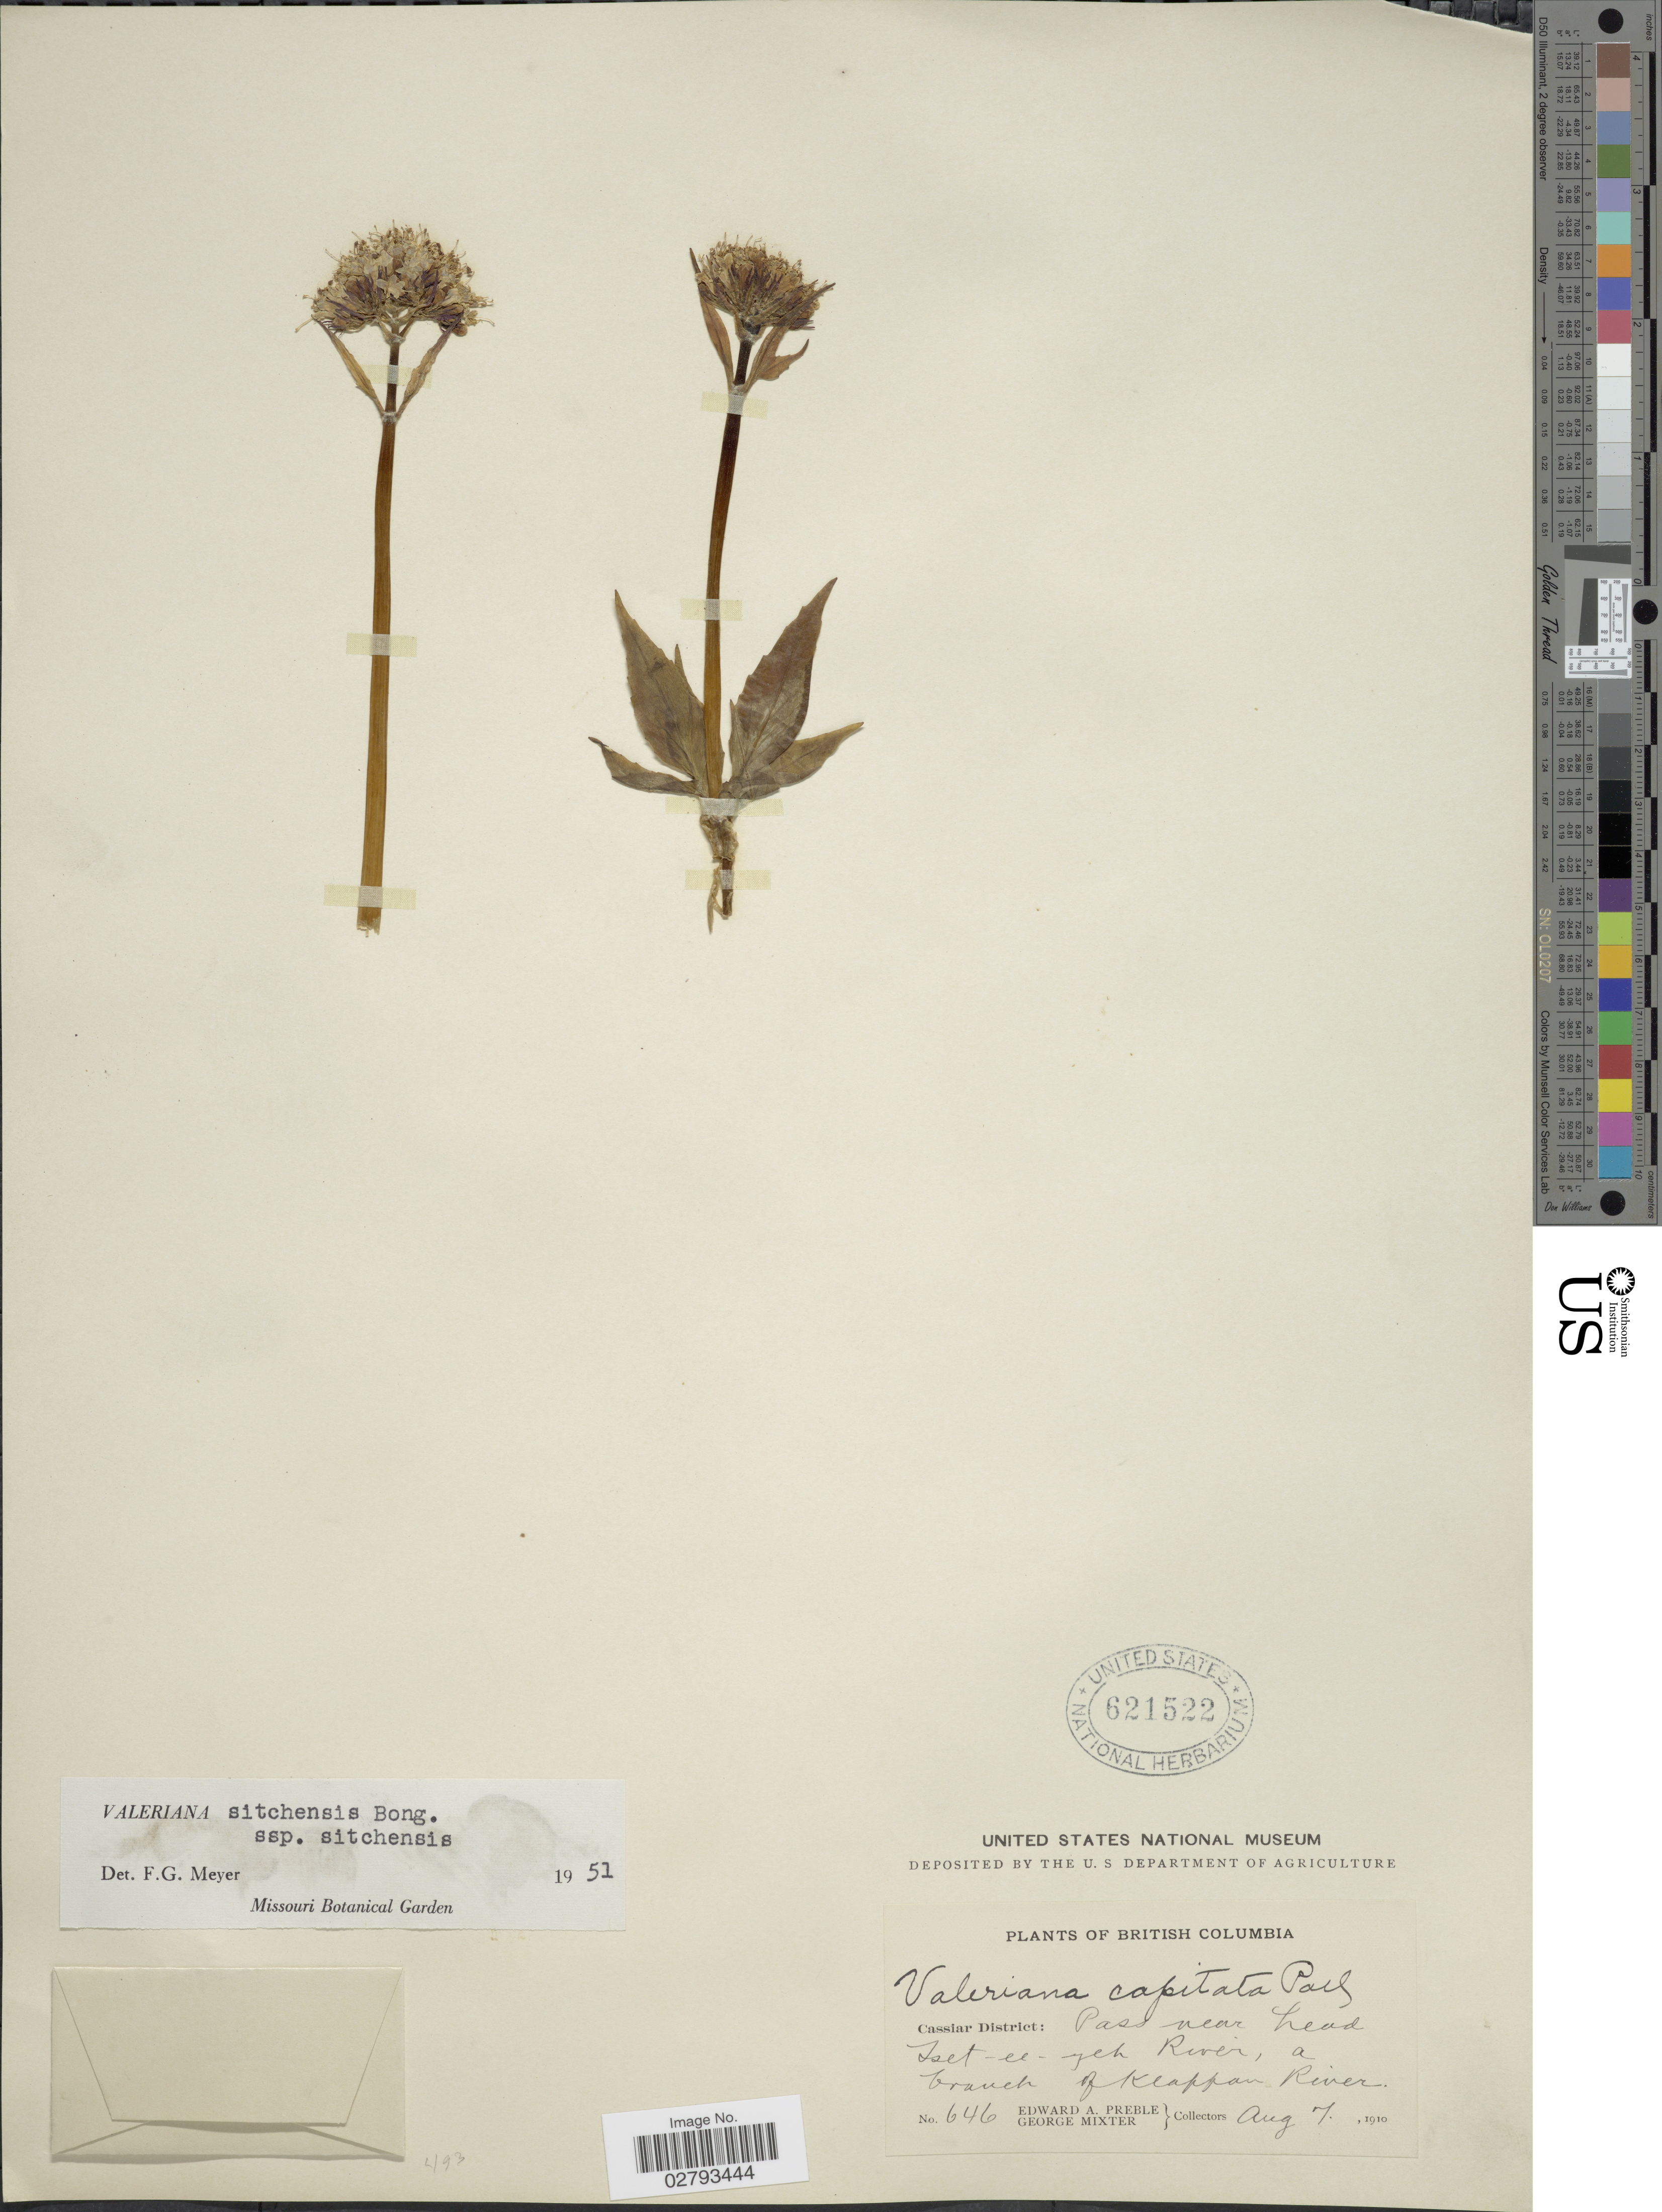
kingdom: Plantae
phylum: Tracheophyta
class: Magnoliopsida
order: Dipsacales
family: Caprifoliaceae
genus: Valeriana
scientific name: Valeriana sitchensis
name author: Bong.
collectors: E. Preble & G. Mixter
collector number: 646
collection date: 1910-08-07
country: Canada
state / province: British Columbia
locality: Cassiar District: Pass near head Iset-ee-yeh River, a branch of Klappan River.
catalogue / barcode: US 621522